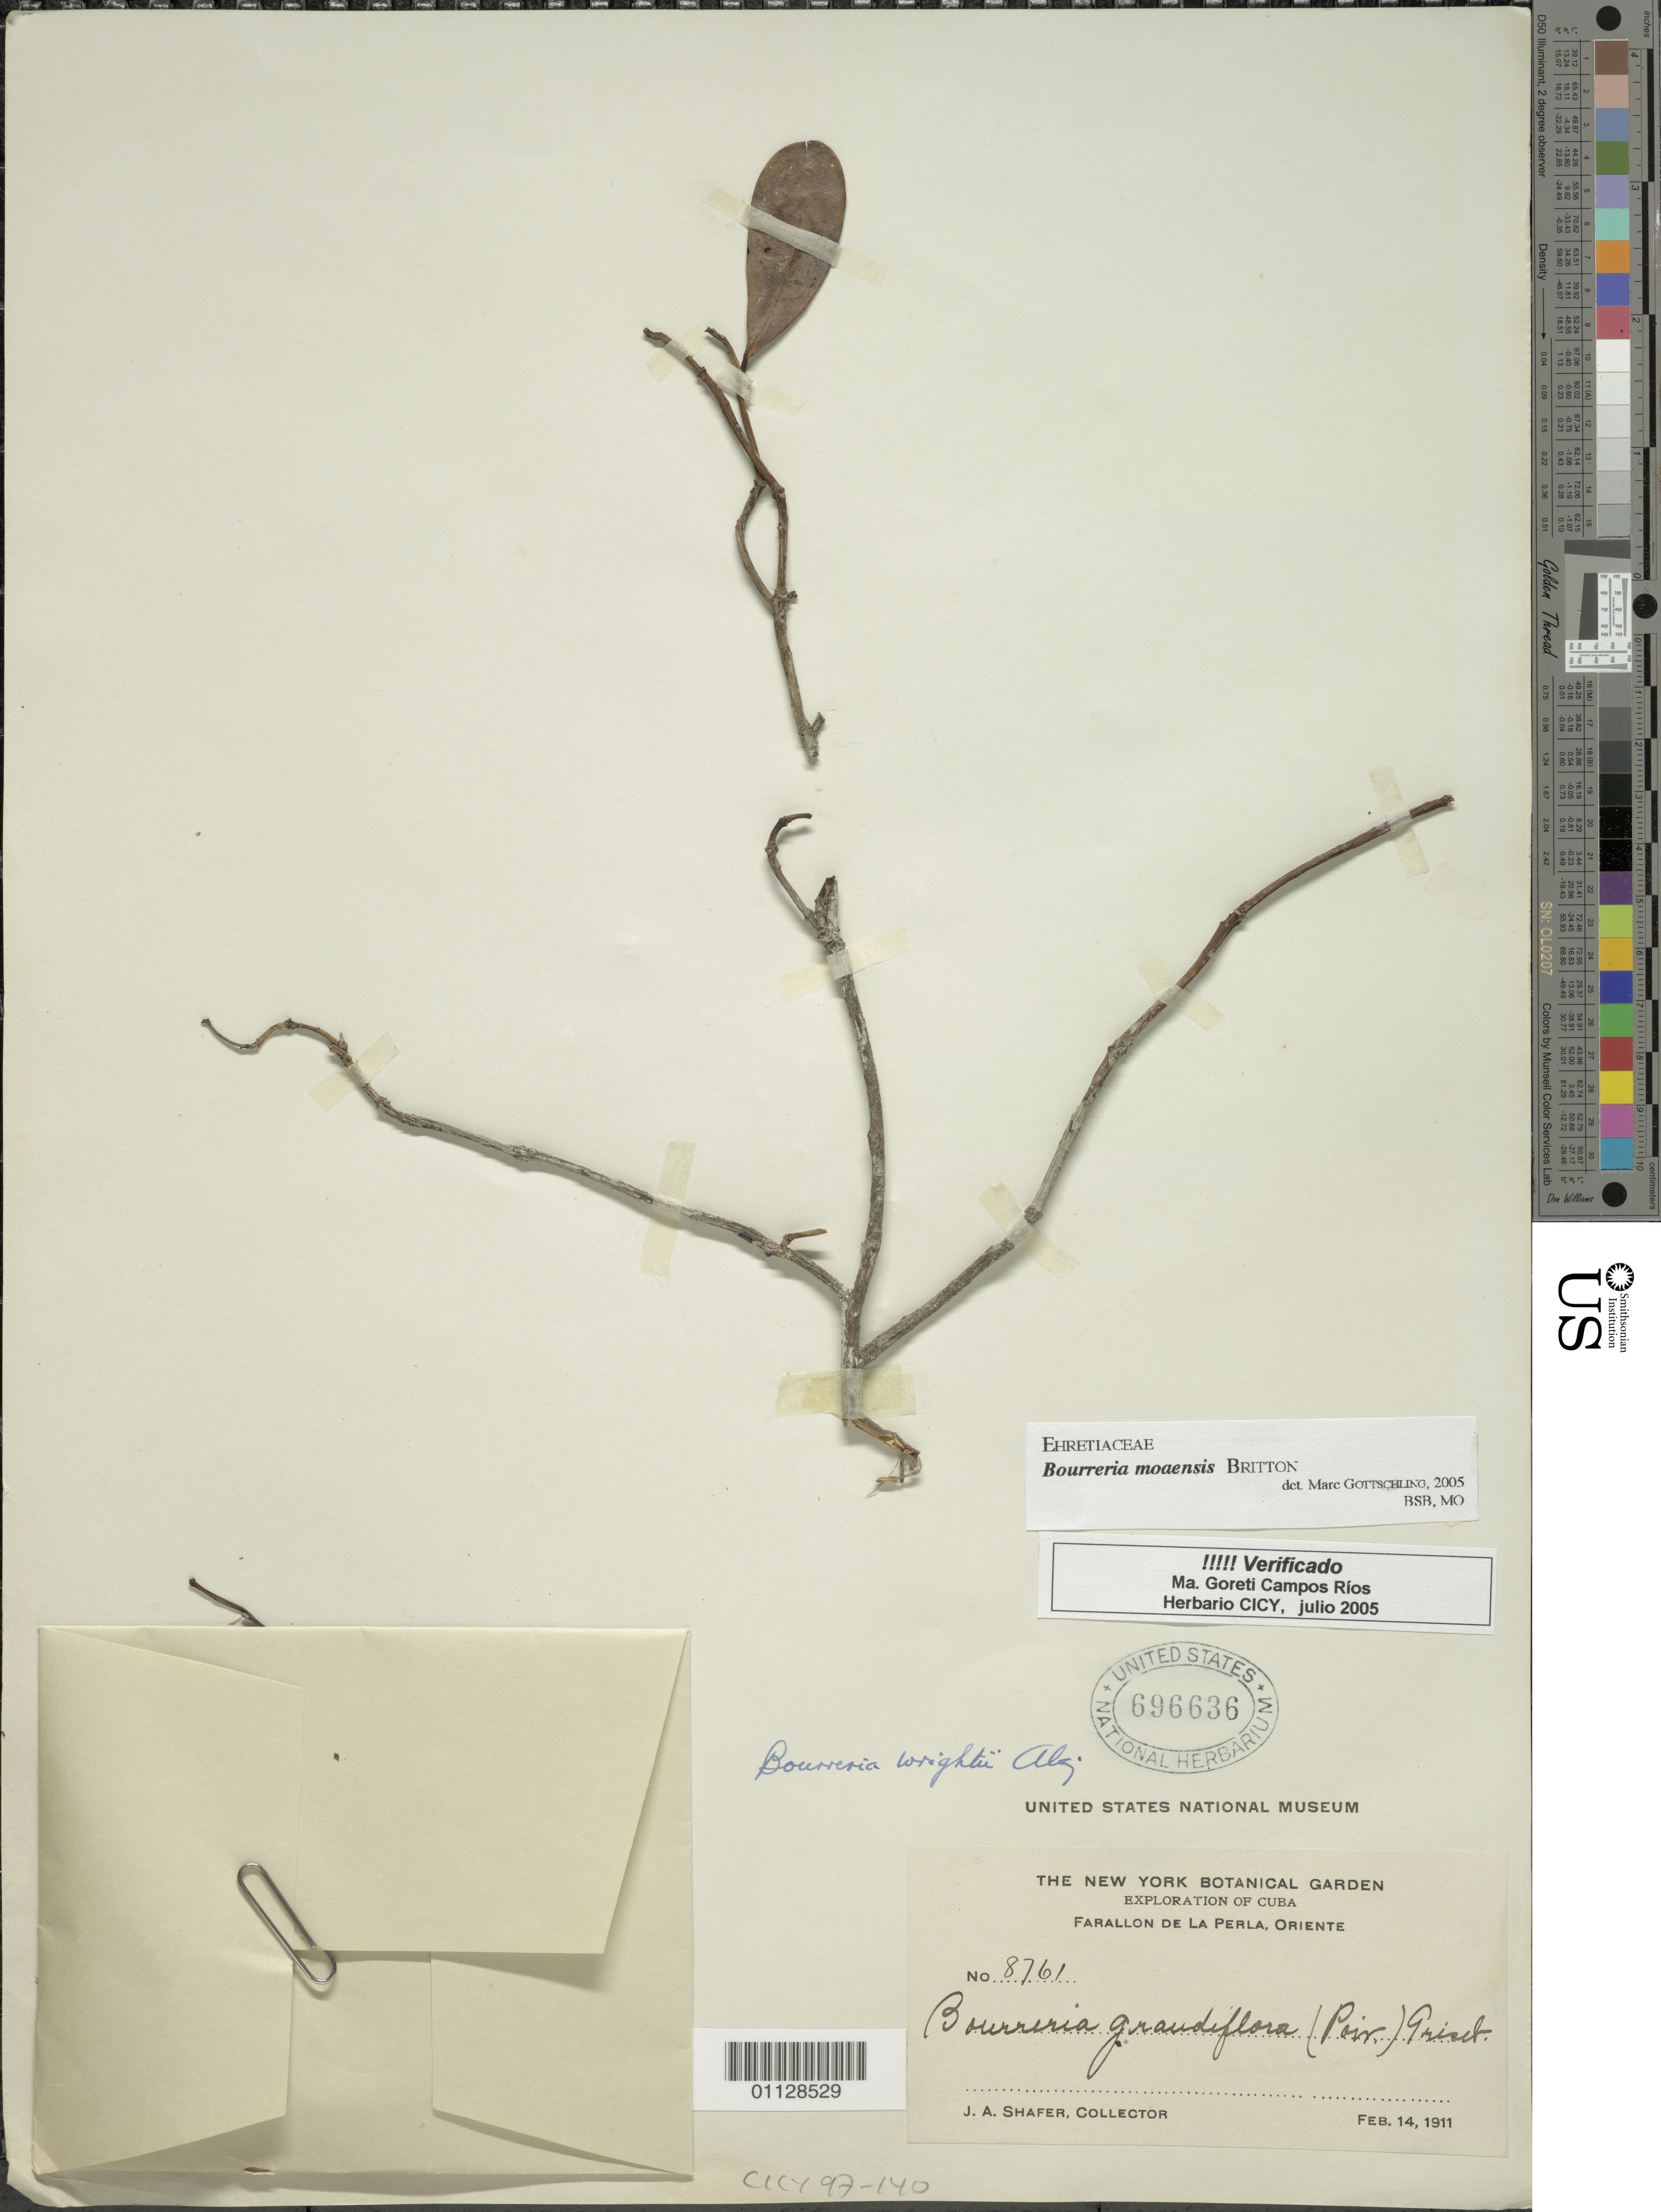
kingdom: Plantae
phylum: Tracheophyta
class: Magnoliopsida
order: Boraginales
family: Ehretiaceae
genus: Bourreria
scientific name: Bourreria linearis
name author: Miers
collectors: J. A. Shafer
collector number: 8761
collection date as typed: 14 Feb 1911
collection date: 1911-02-14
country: Cuba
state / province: Santiago de Cuba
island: Cuba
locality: Farallon de La Perla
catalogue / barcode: US 696636